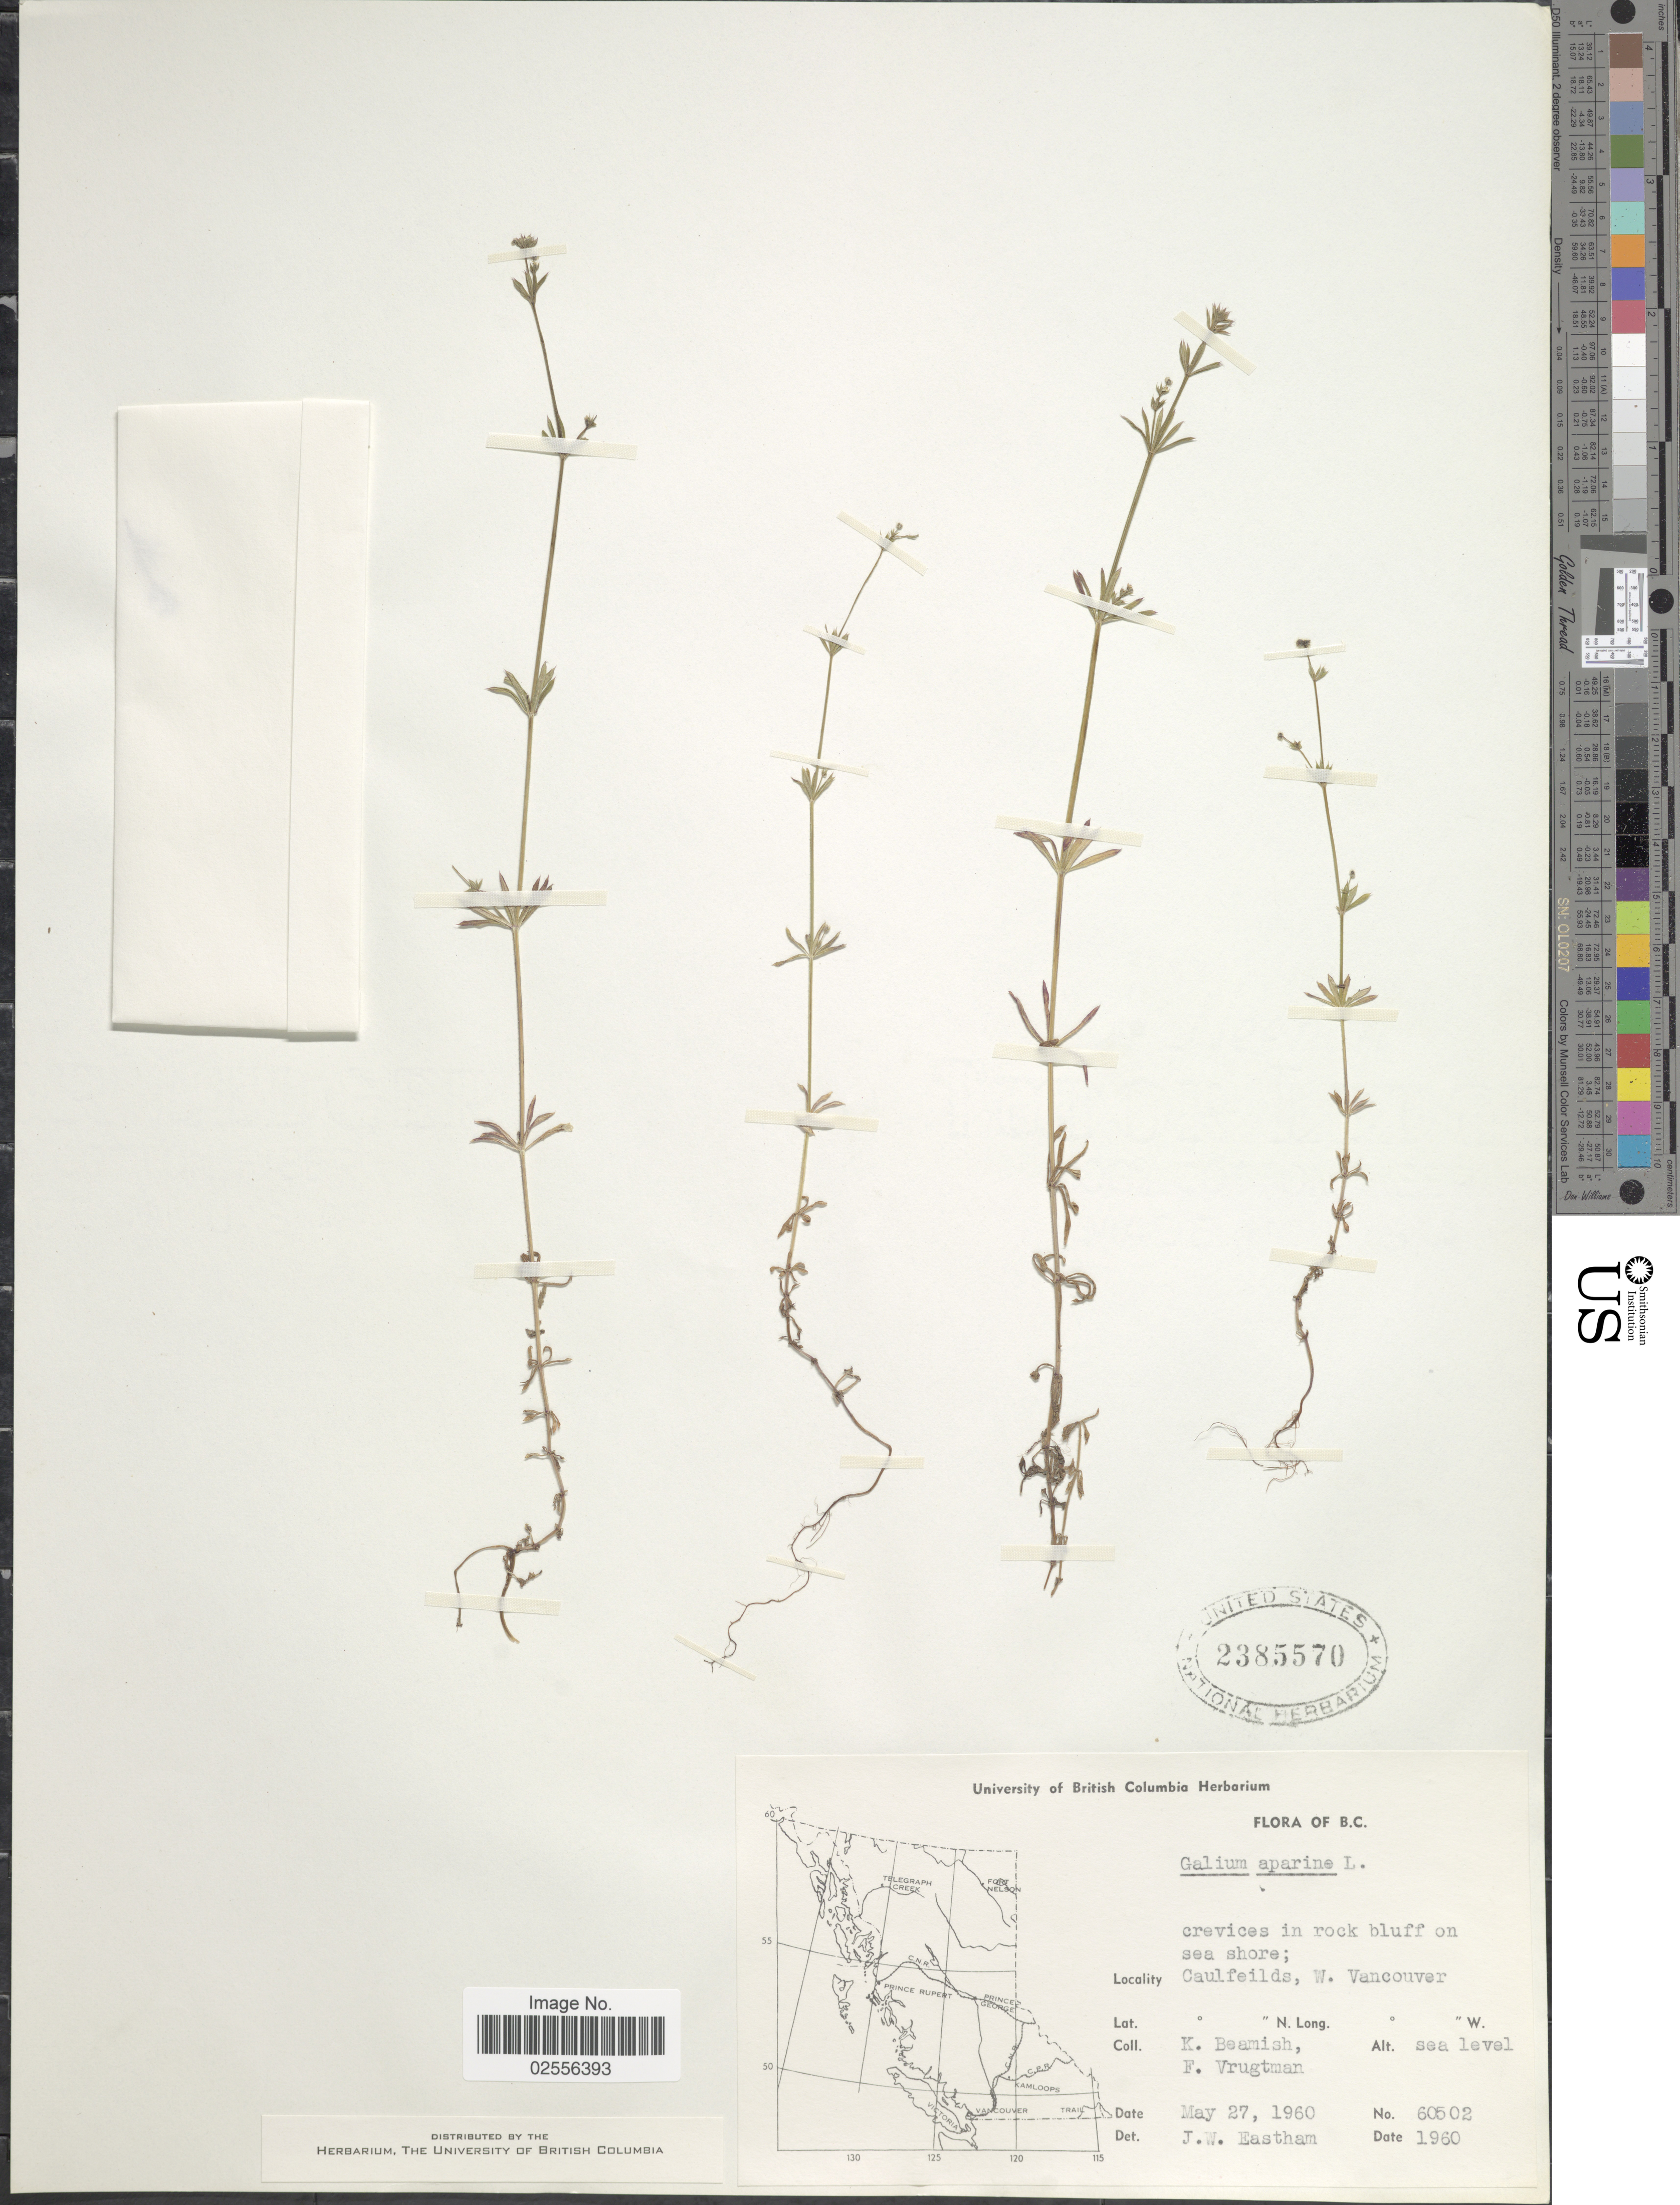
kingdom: Plantae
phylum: Tracheophyta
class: Magnoliopsida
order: Gentianales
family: Rubiaceae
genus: Galium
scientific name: Galium aparine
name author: L.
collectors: K. Beamish & F. Vrugtman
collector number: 60502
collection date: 1960-05-27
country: Canada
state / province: British Columbia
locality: Caulfeilds, W. Vancouver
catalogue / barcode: US 2385570